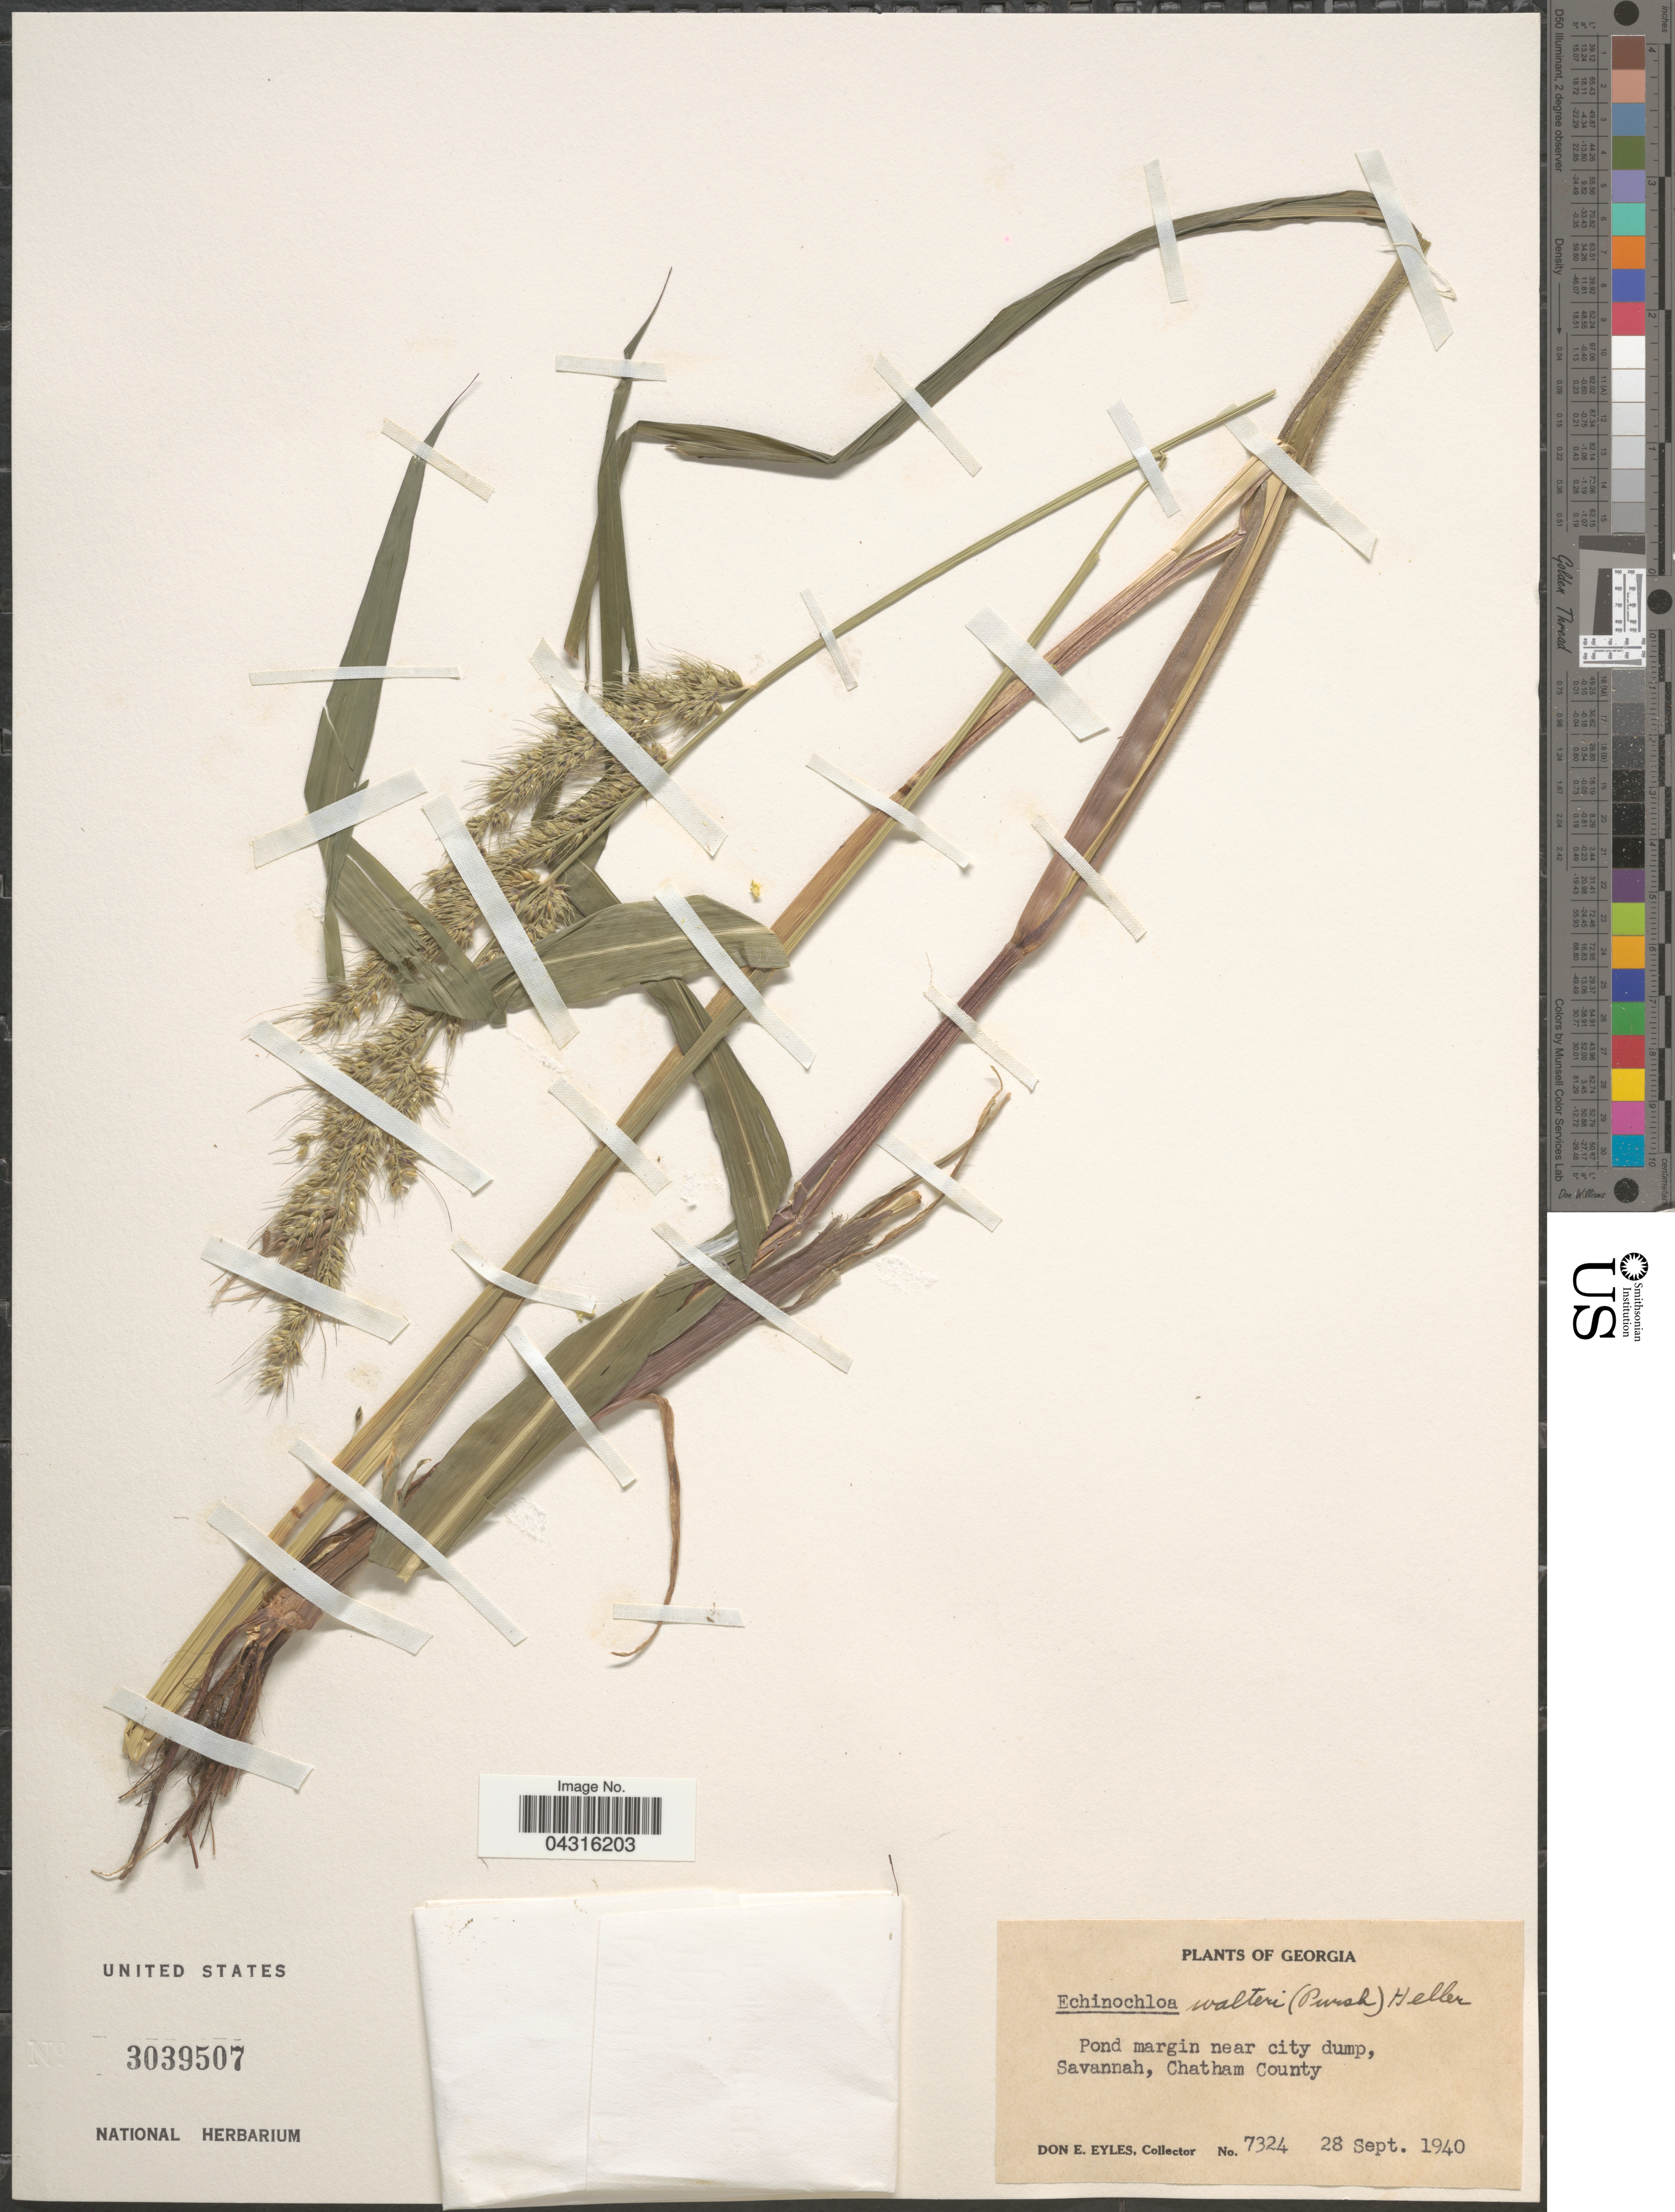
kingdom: Plantae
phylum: Tracheophyta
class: Liliopsida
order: Poales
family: Poaceae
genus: Echinochloa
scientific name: Echinochloa walteri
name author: (Pursh) A. Heller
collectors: D. Eyles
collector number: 7324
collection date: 1940-09-28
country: United States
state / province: Georgia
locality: Pond margin near city dump, Savannah, Chatham County.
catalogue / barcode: US 3039507